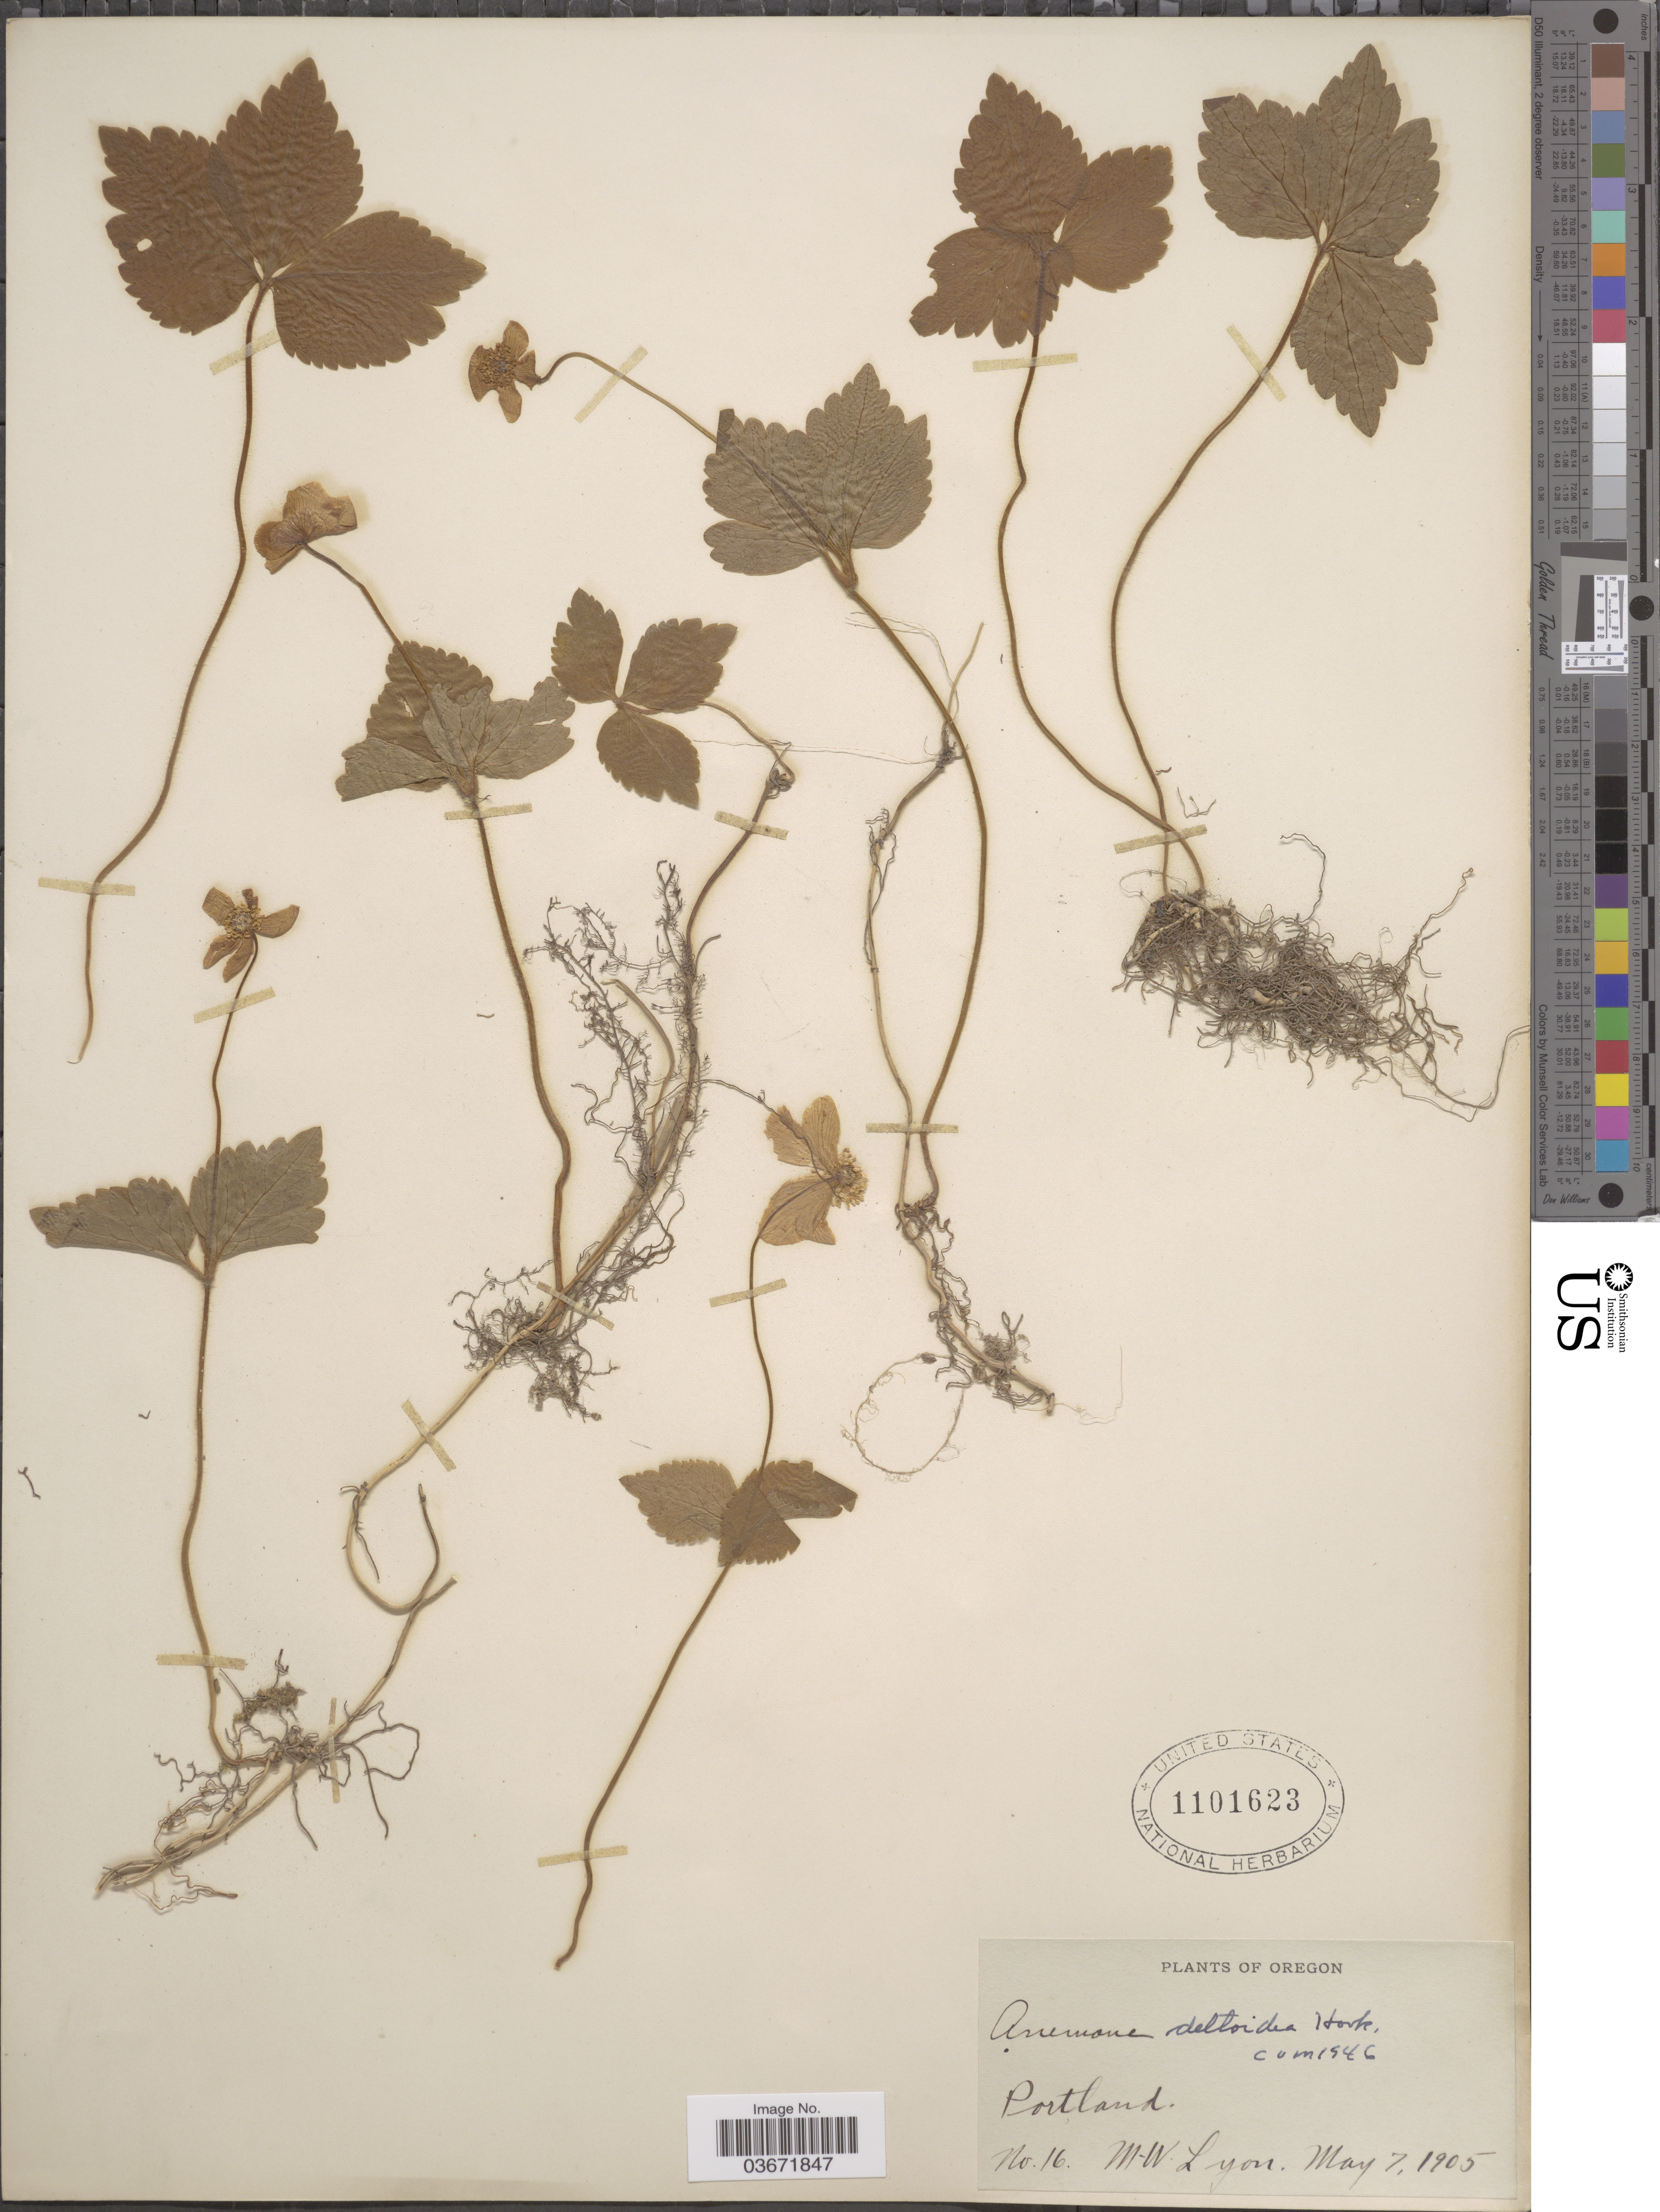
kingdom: Plantae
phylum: Tracheophyta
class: Magnoliopsida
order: Ranunculales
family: Ranunculaceae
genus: Anemone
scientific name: Anemone deltoidea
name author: Douglas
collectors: M. W. Lyon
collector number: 16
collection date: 1905-05-07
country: United States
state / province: Oregon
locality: Portland.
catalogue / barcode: US 1101623